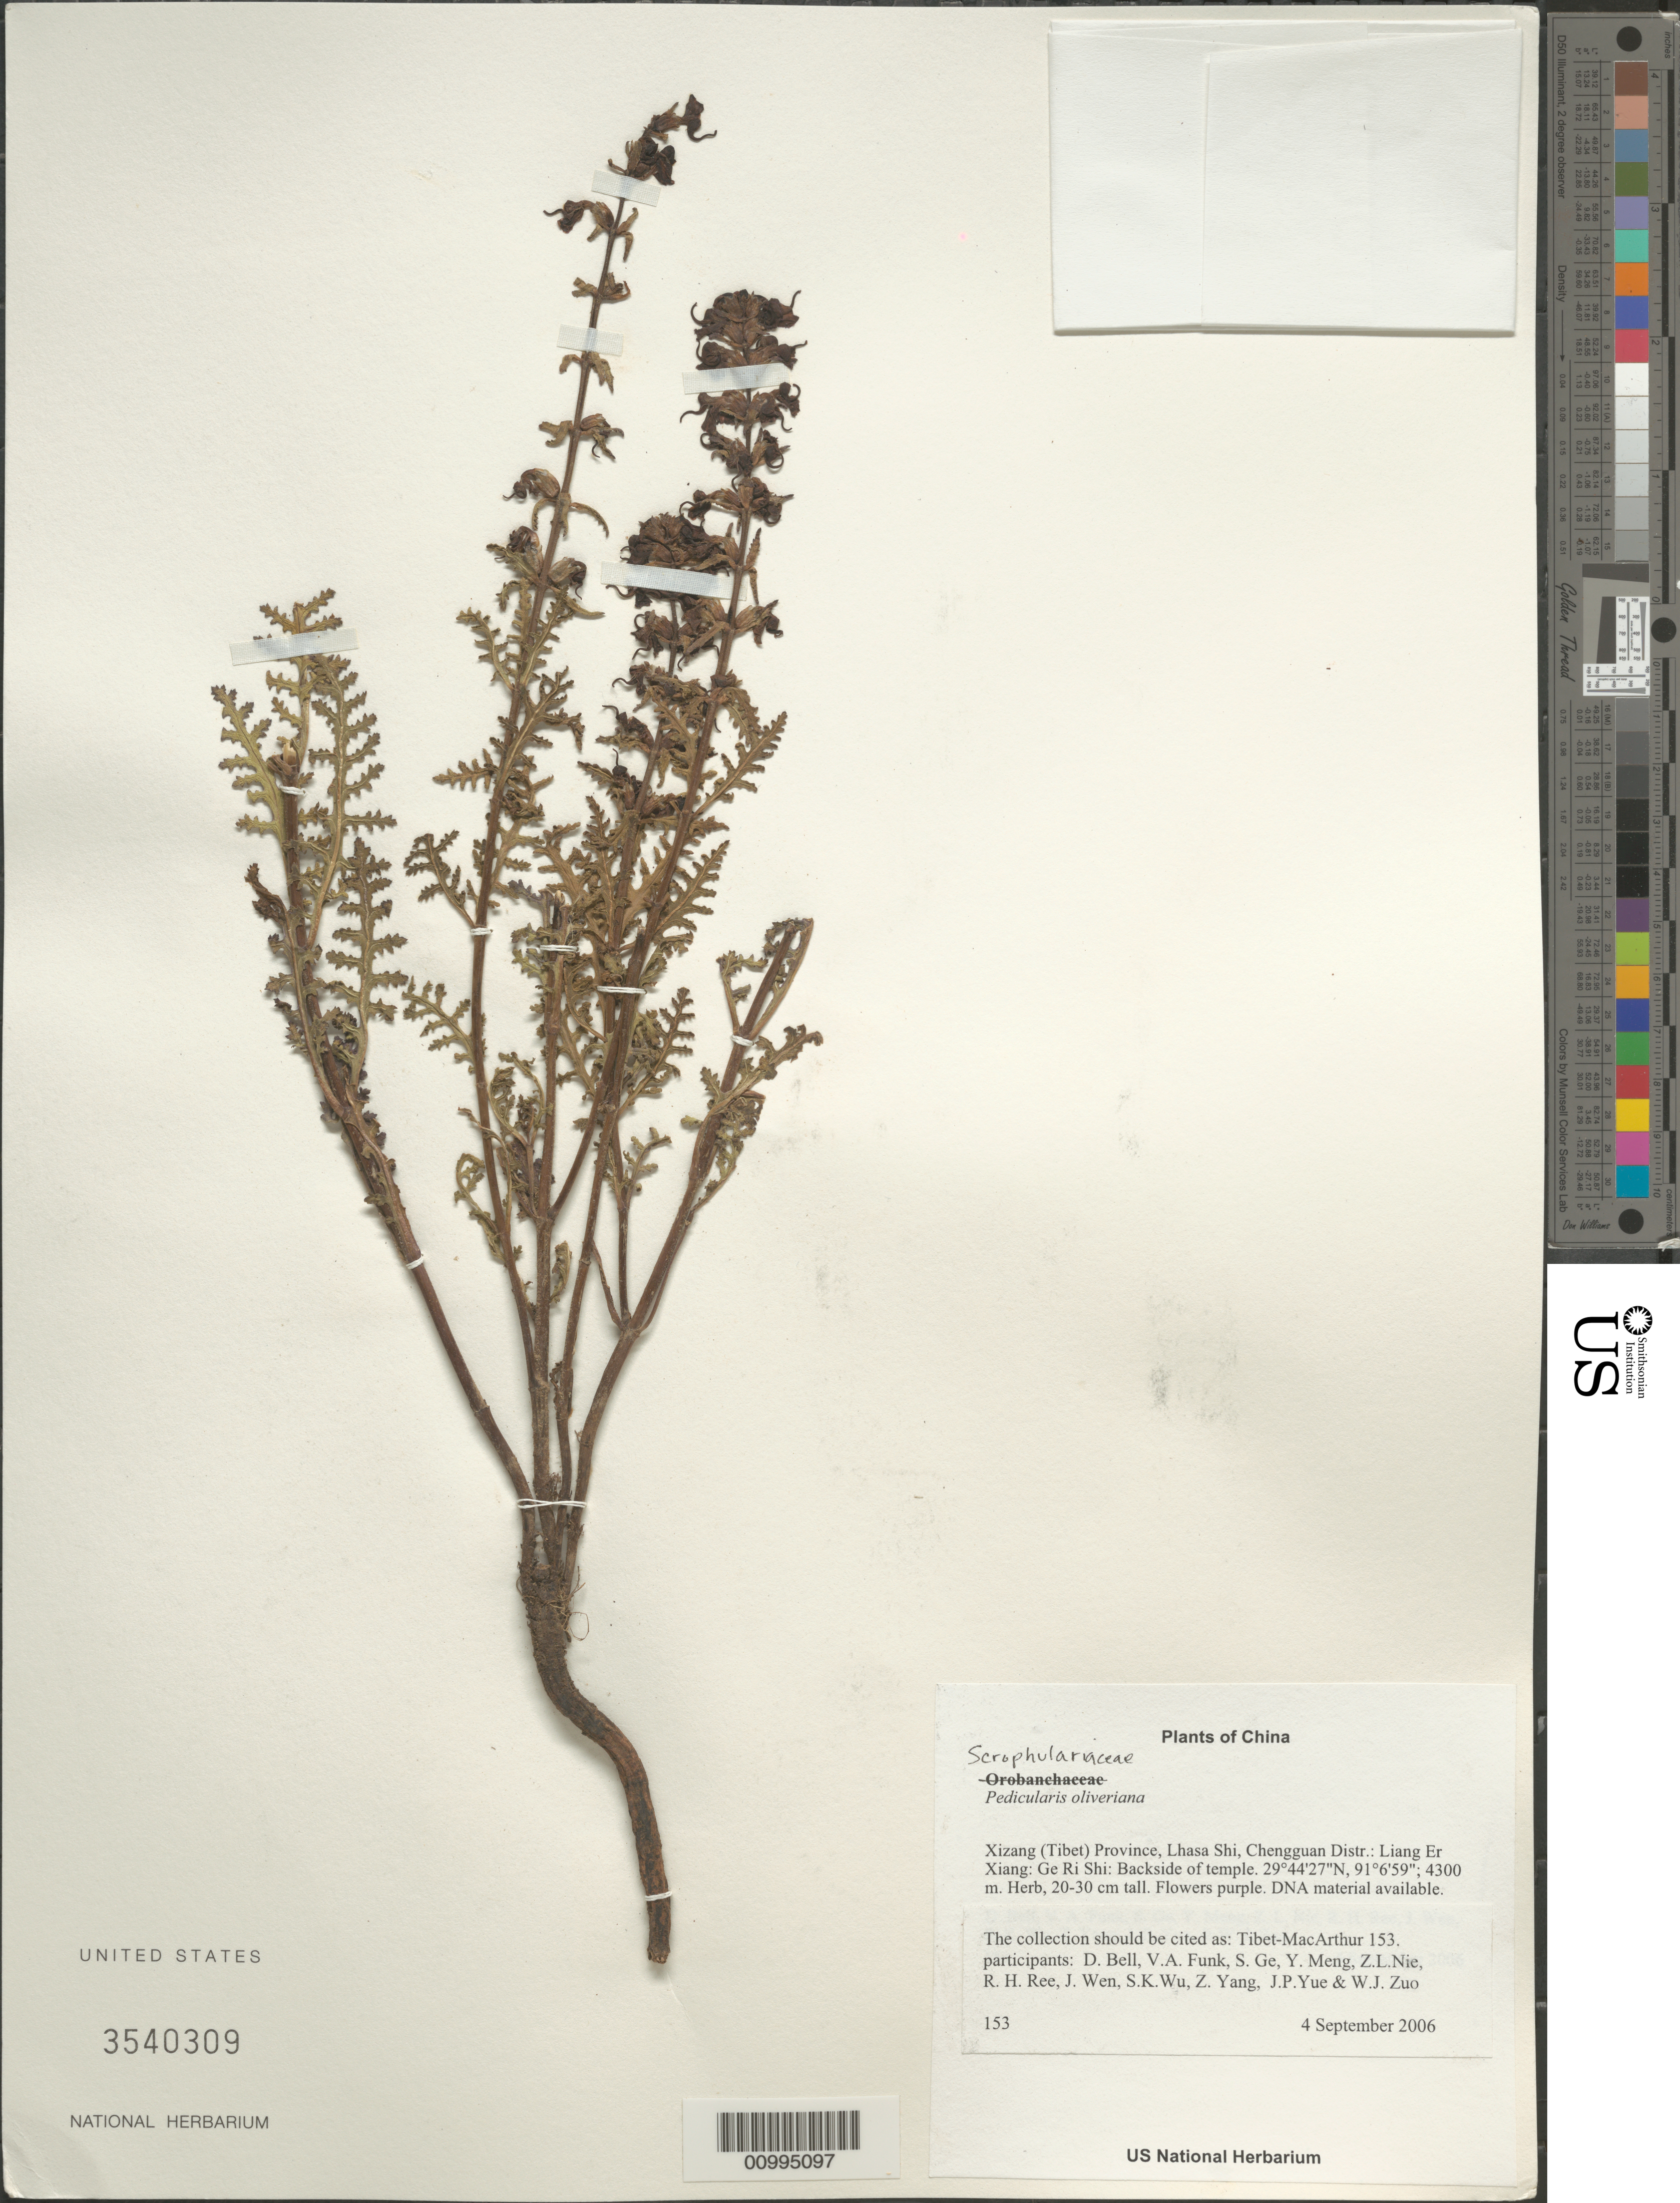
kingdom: Plantae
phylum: Tracheophyta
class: Magnoliopsida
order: Lamiales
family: Orobanchaceae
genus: Pedicularis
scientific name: Pedicularis oliveriana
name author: Prain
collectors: Tibet-MacArthur, D. A. Bell, V. Funk, S. Ge, Y. Meng, Z. Nie, R. Ree, J. Wen, S. K. Wu, Z. Yang, J. Yue & W. Zuo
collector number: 153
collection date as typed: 04 Sep 2006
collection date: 2006-09-04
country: China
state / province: Xizang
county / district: Lhasa Shi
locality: Chengguan Distr.: Liang Er Xiang: Ge Ri Shi. Backside of temple.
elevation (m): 4300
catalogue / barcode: US 3540309